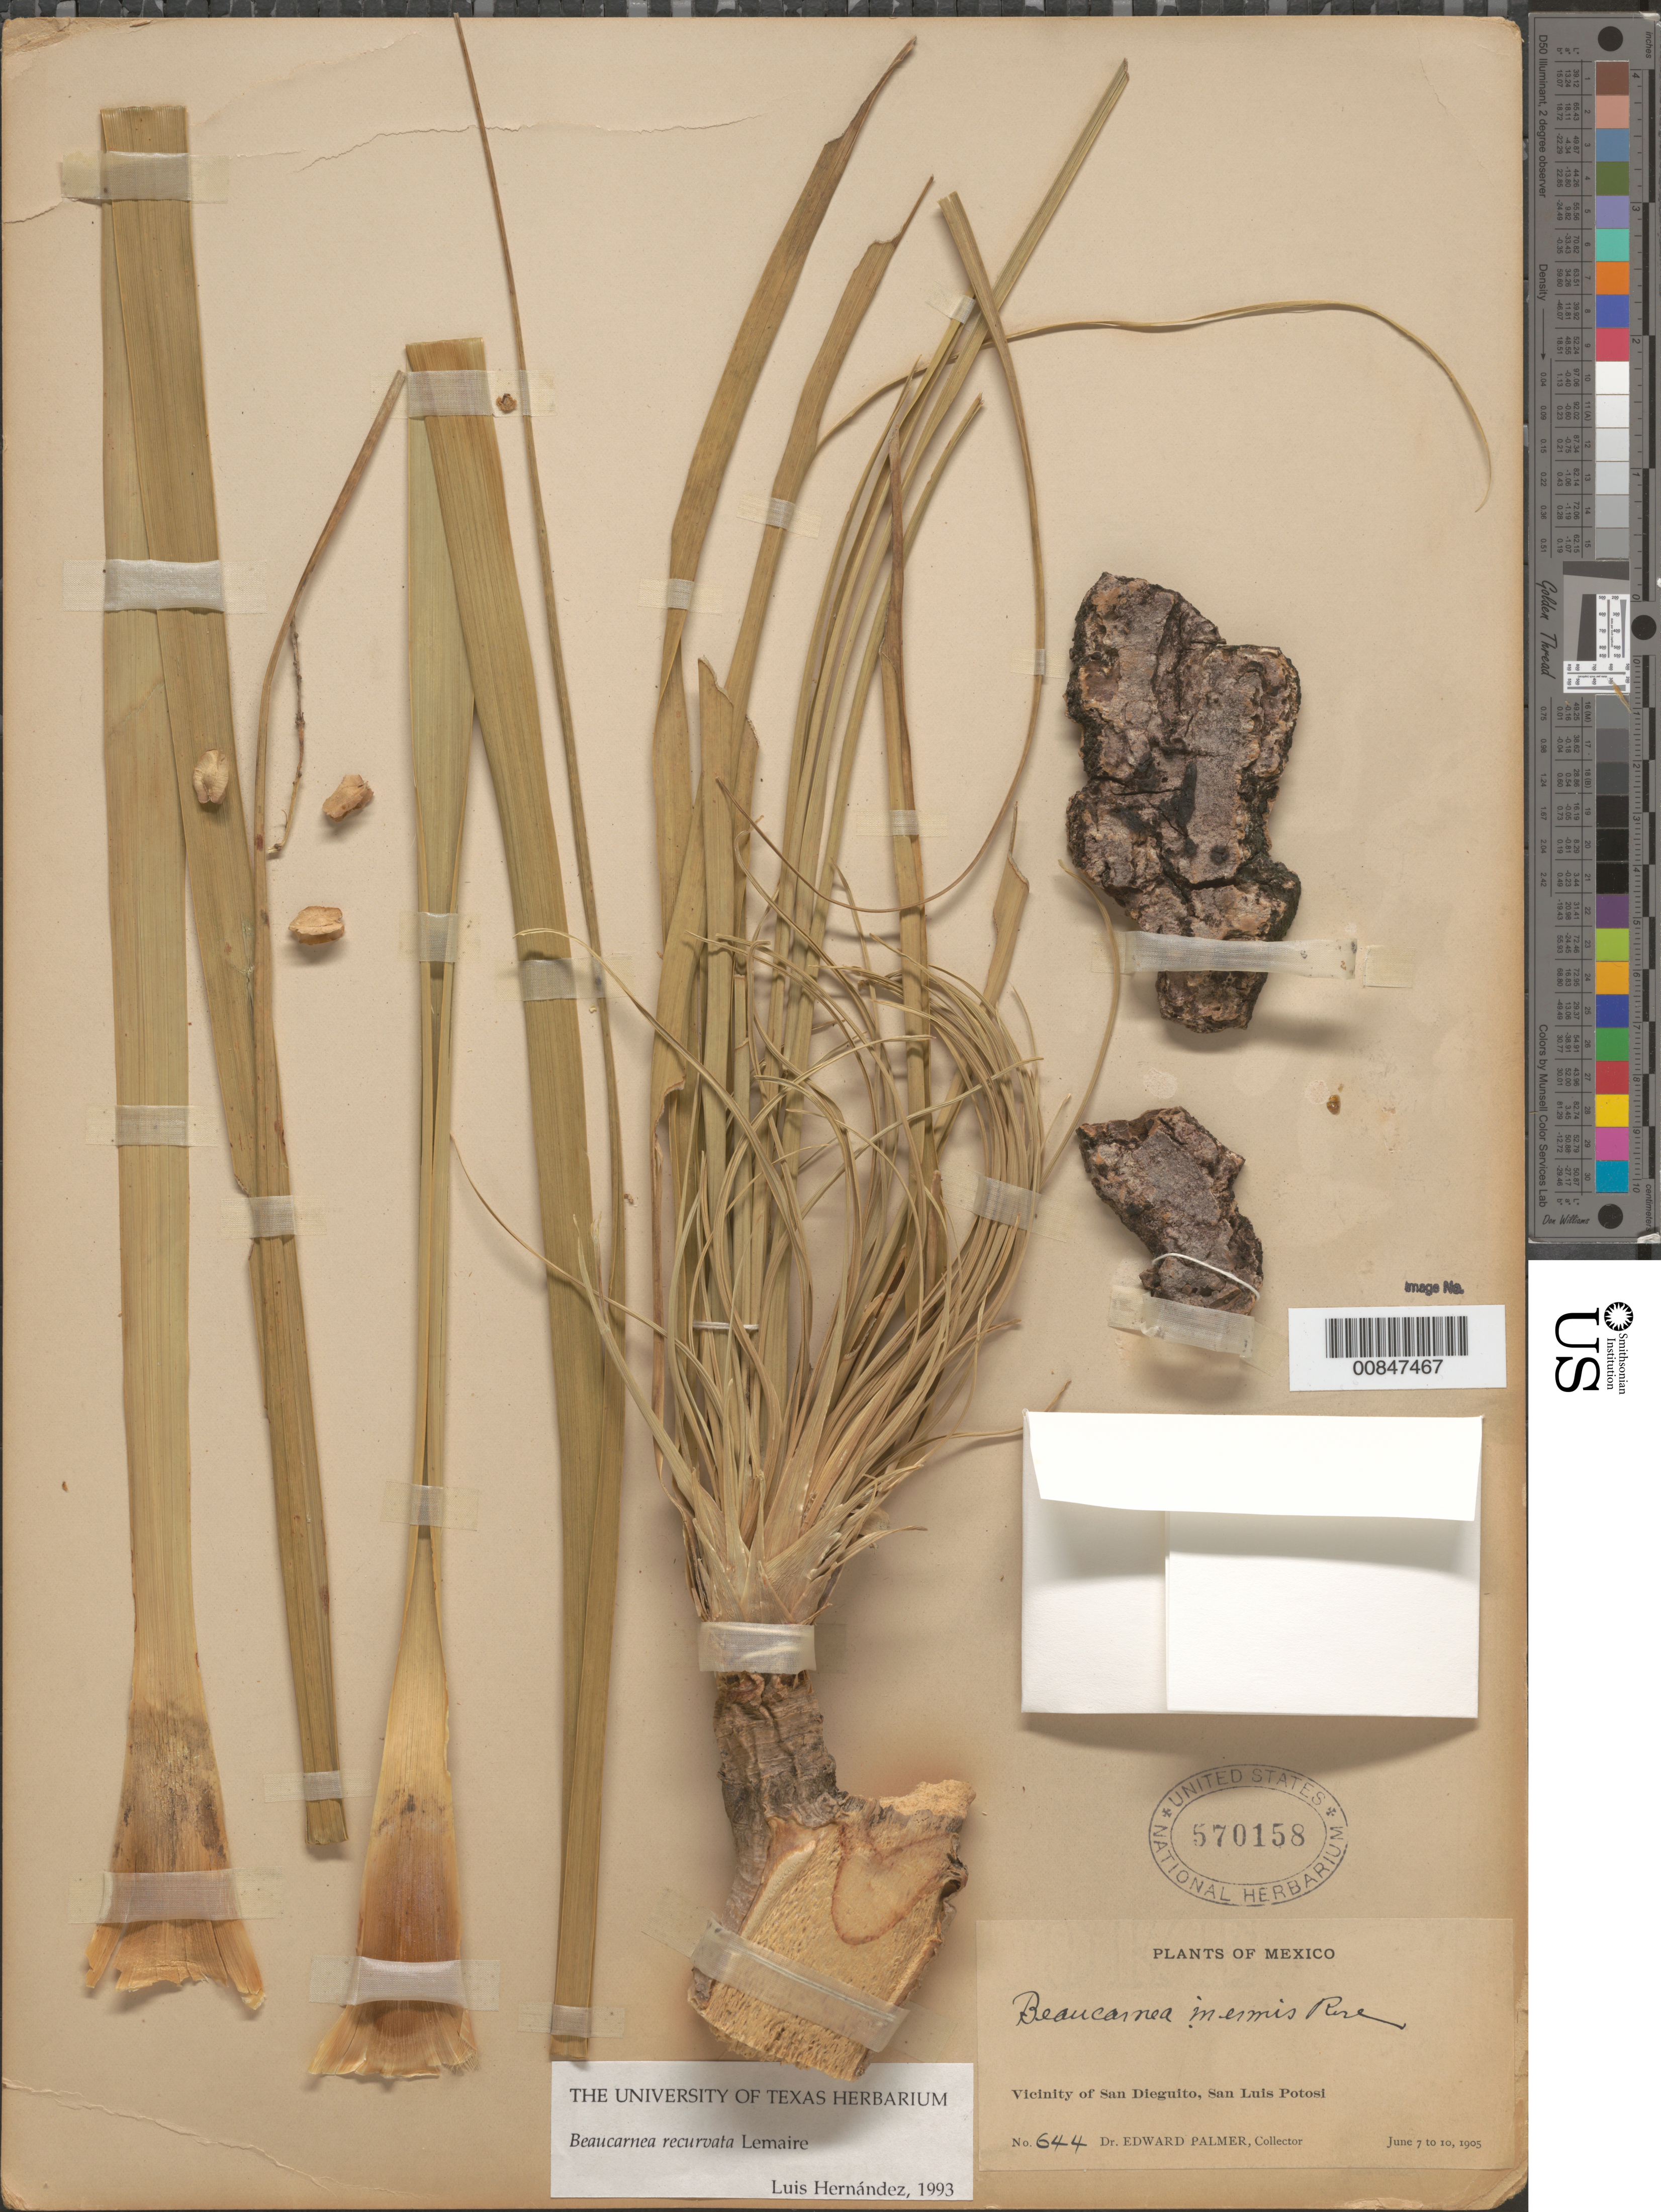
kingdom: Plantae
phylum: Tracheophyta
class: Liliopsida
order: Asparagales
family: Asparagaceae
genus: Beaucarnea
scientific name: Beaucarnea recurvata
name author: Lem.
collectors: E. Palmer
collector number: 644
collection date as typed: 07 Jun 1905 to 10 Jun 1905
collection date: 1905-06-07/1905-06-10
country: Mexico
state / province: San Luis Potosí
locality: Vicinity of San Dieguito, San Luis Potosí.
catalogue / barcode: US 570158